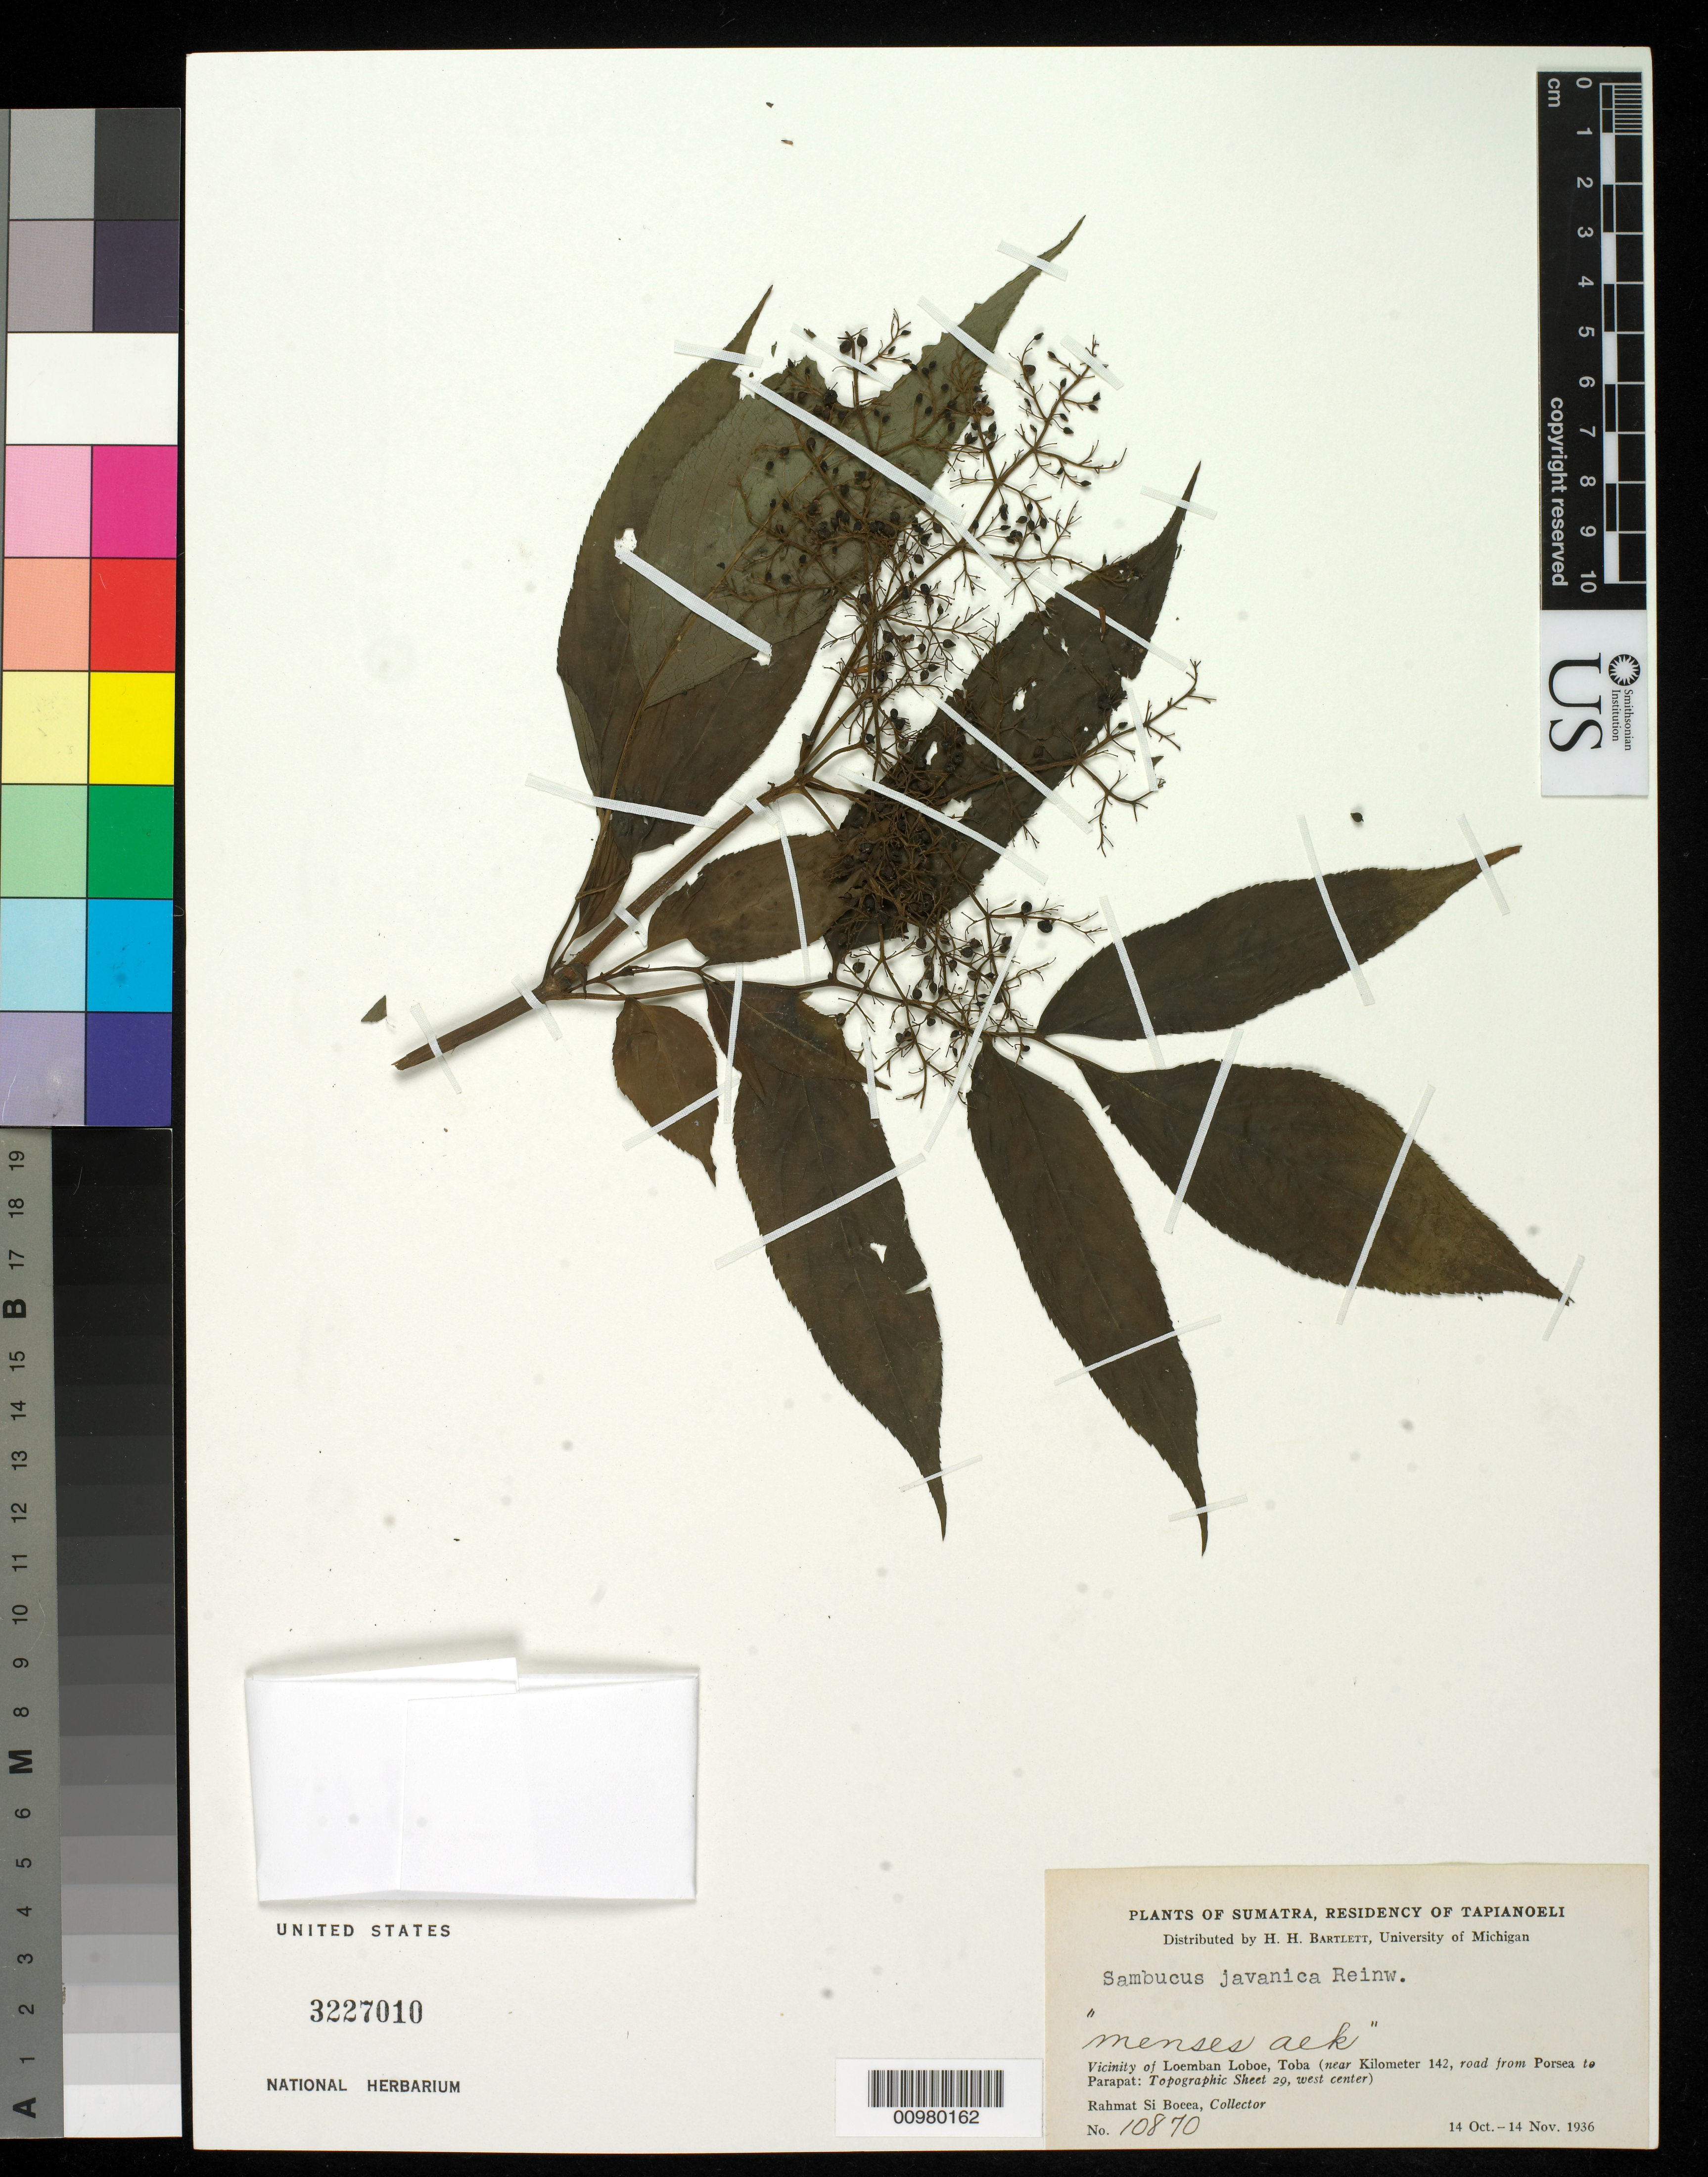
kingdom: Plantae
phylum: Tracheophyta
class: Magnoliopsida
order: Dipsacales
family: Viburnaceae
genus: Sambucus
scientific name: Sambucus javanica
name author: Blume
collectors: Rahmat Si Boeea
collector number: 10870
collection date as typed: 14 Oct 1936 to 14 Nov 1936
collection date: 1936-10-14/1936-11-14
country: Indonesia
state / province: Sumatra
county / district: North Sumatra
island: Sumatra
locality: Vicinity of Loemban Loboe, Toba (near Km 142, road from Porsea to Parapat: Topographic sheet 29, west center)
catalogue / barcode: US 3227010